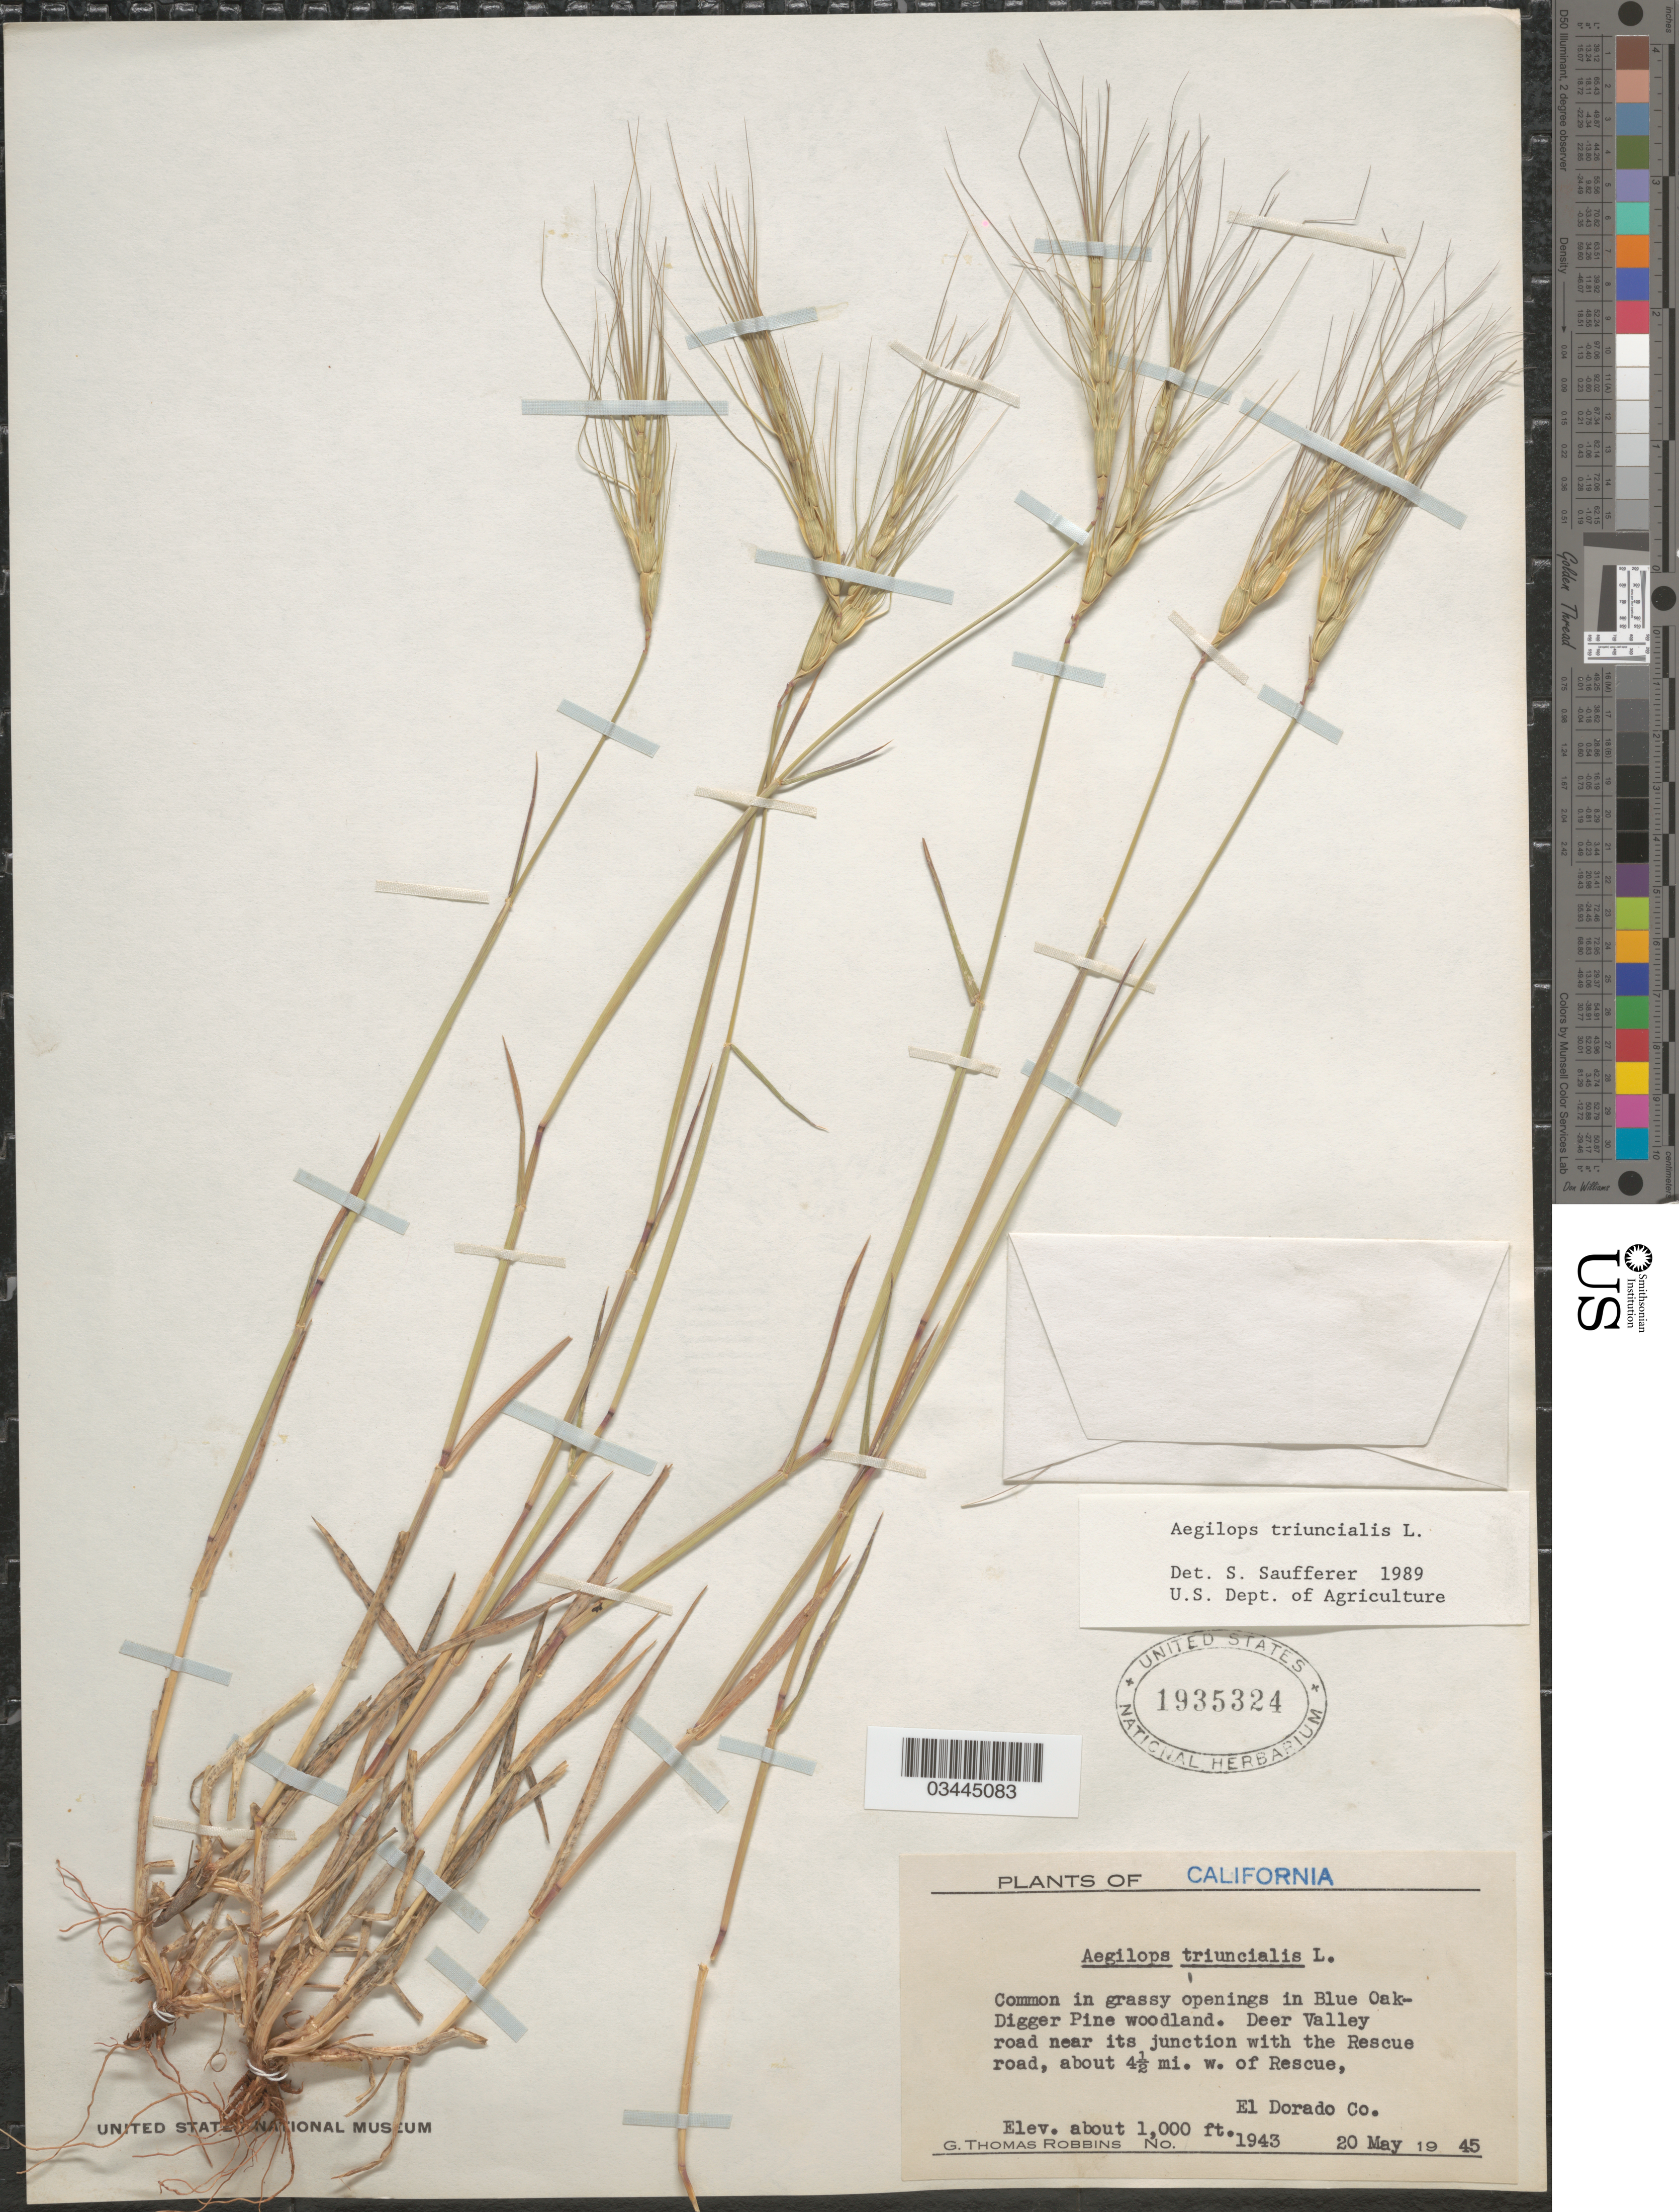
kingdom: Plantae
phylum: Tracheophyta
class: Liliopsida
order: Poales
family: Poaceae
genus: Aegilops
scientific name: Aegilops triuncialis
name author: L.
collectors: G. T. Robbins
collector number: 1943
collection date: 1945-05-20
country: United States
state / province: California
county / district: El Dorado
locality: Common in grassy openings in Blue Oak Digger Pine woodland. Deer Valley road near its junction with the Rescue road, about 4½ mi. w. of Rescue, El Dorado Co.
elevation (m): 305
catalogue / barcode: US 1935324